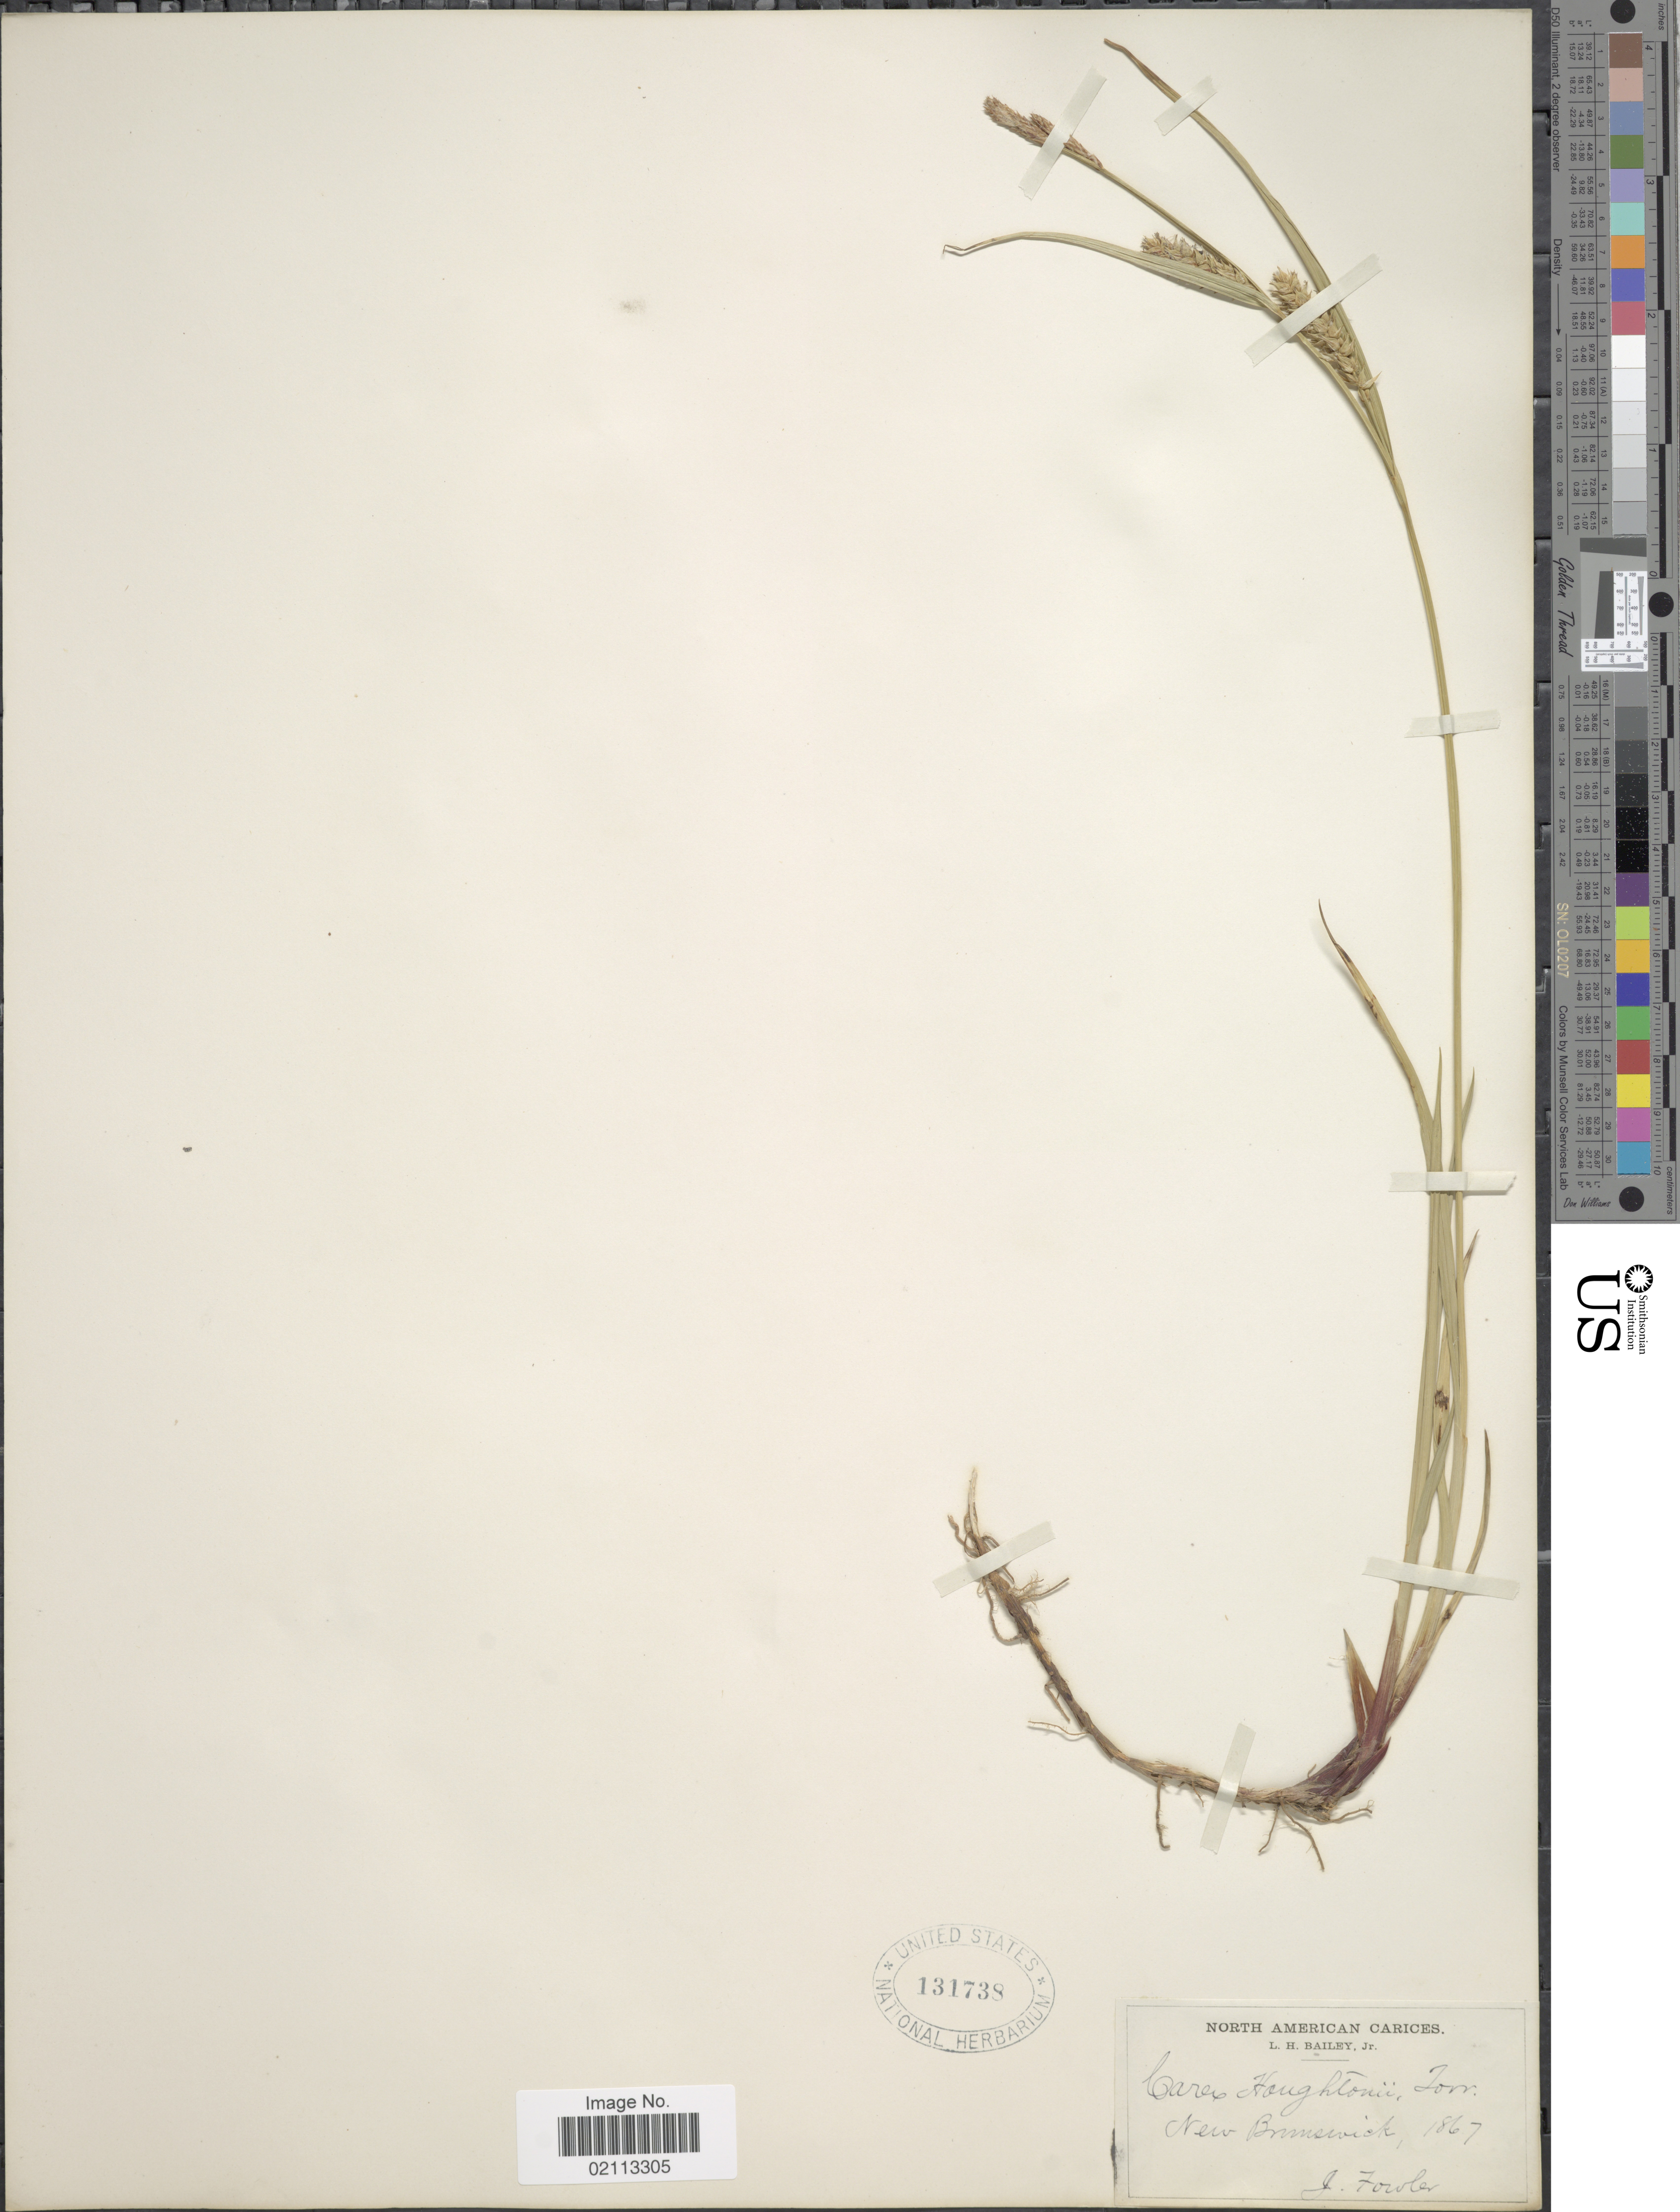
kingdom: Plantae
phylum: Tracheophyta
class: Liliopsida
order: Poales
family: Cyperaceae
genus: Carex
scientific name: Carex houghtoniana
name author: Torr. ex Dewey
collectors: J. P. Fowler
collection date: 1867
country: Canada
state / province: New Brunswick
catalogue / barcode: US 131738